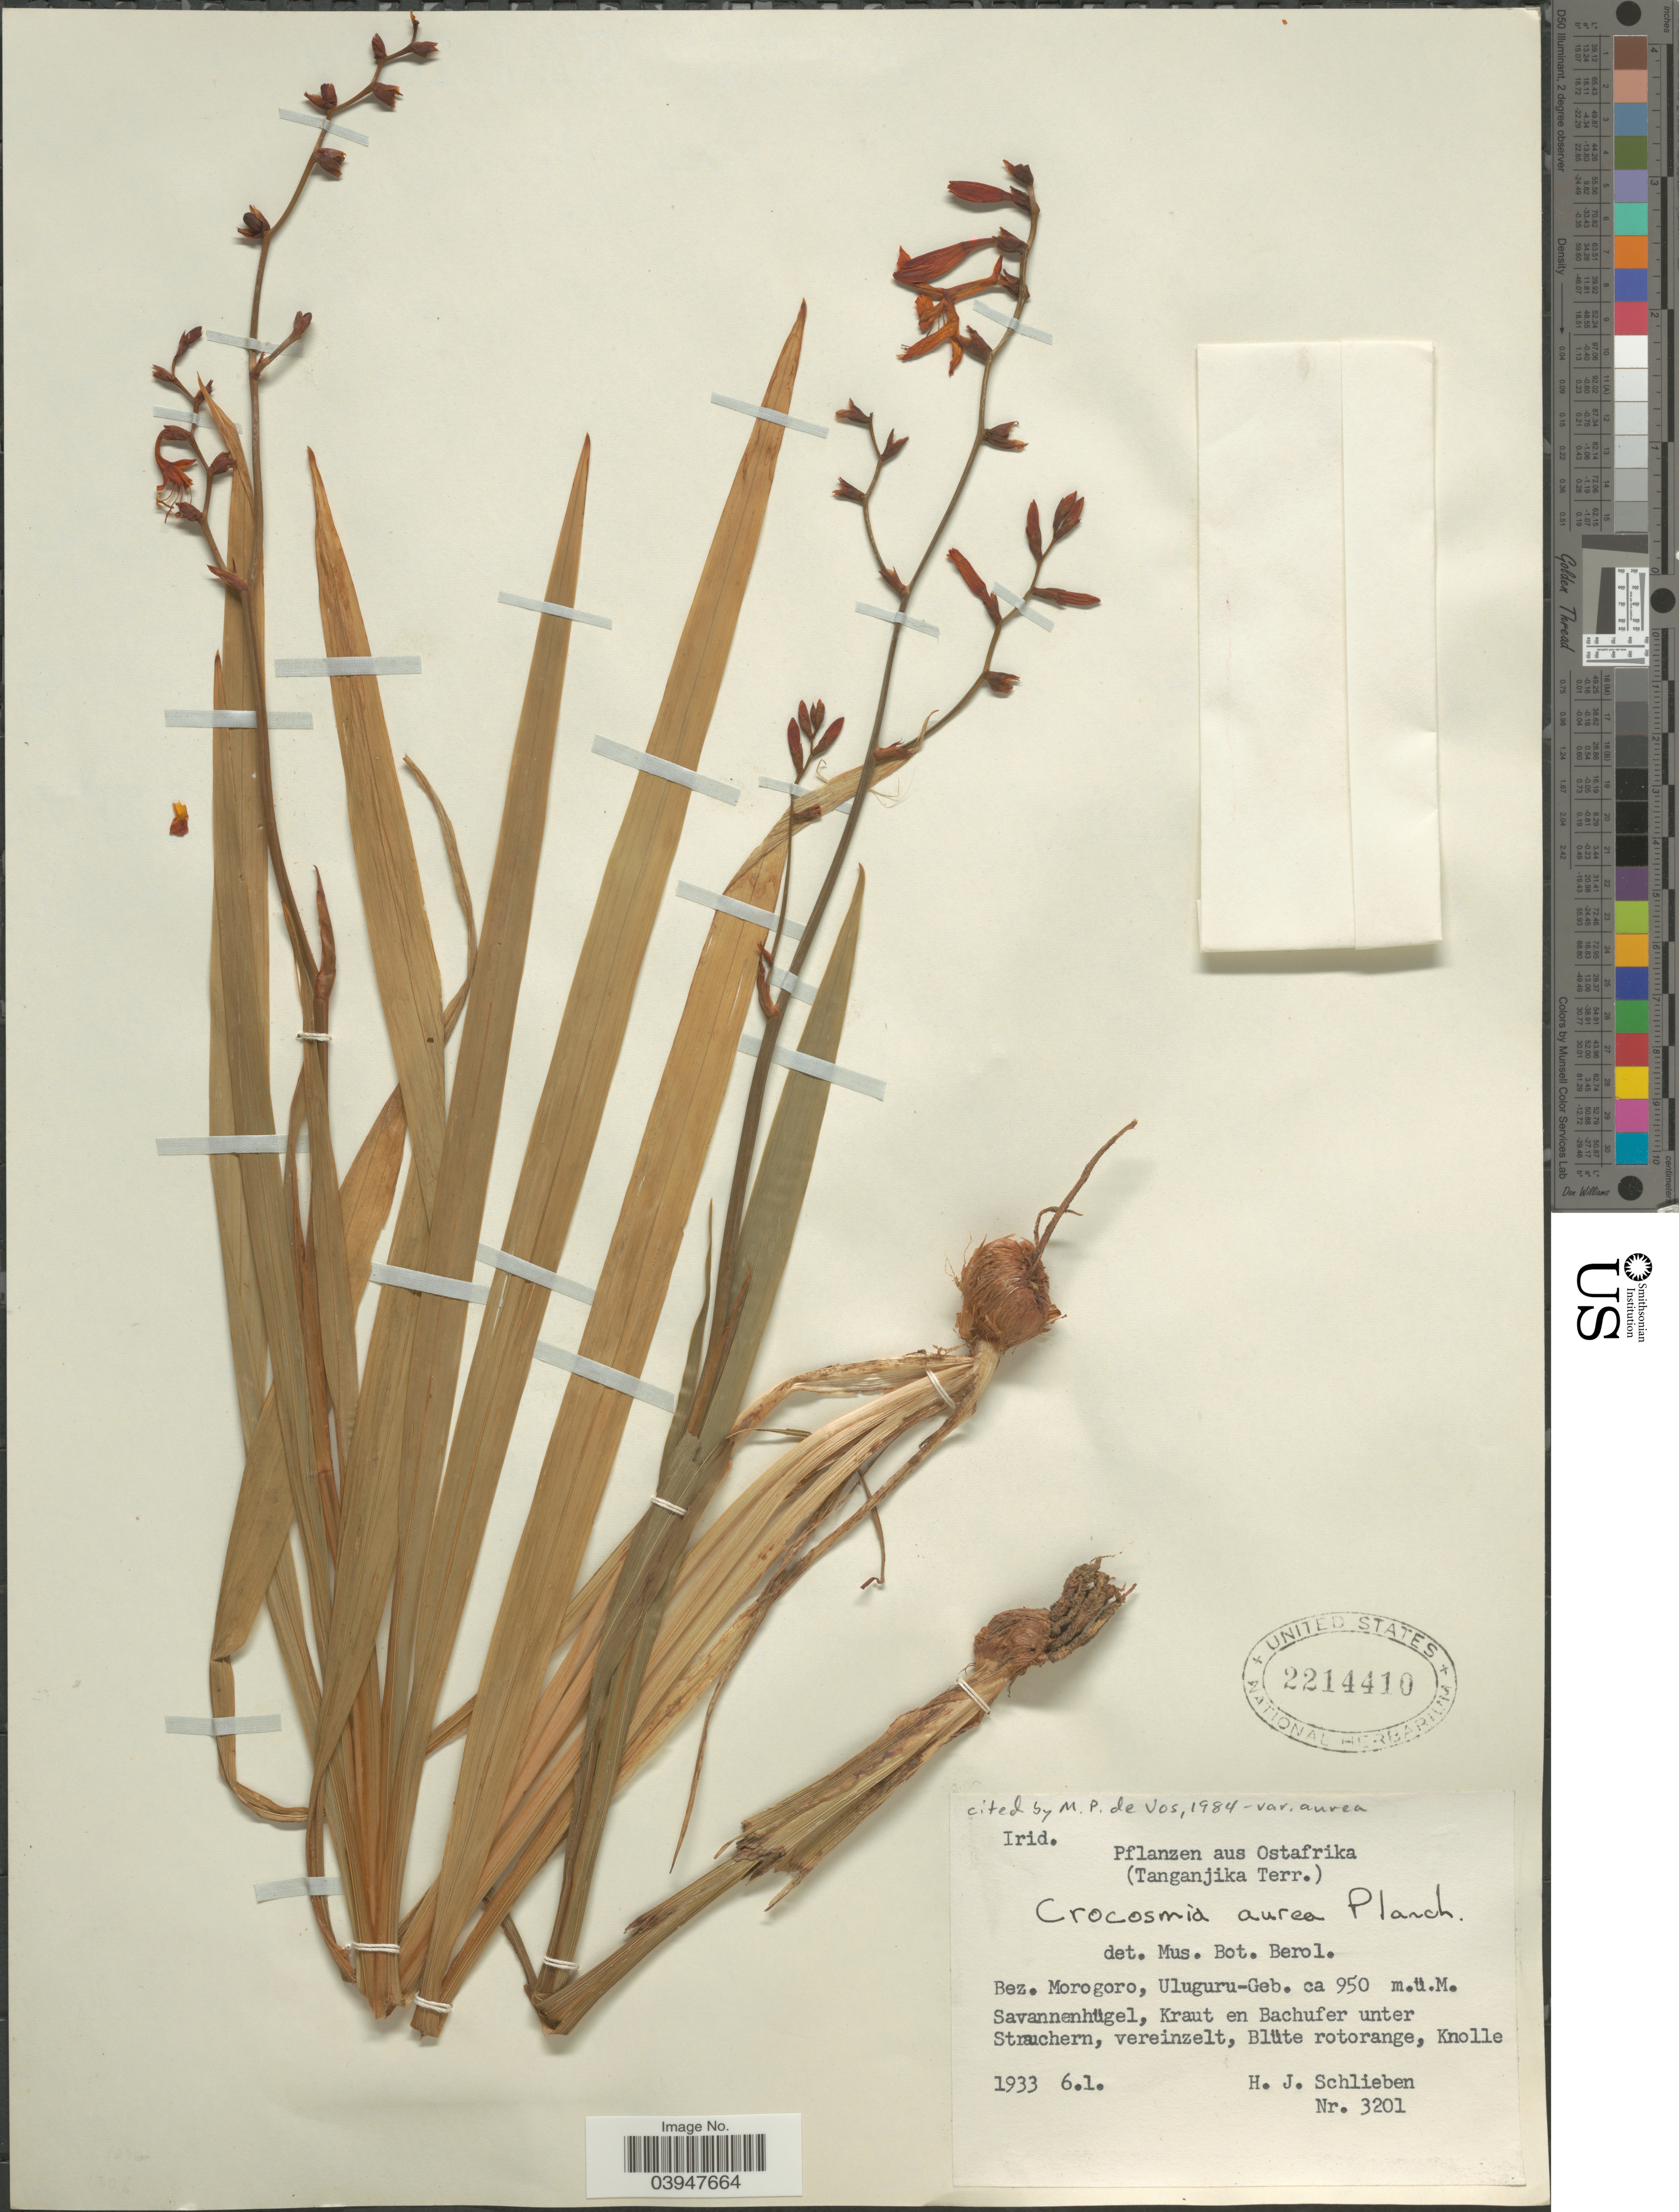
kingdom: Plantae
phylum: Tracheophyta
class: Liliopsida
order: Asparagales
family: Iridaceae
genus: Crocosmia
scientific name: Crocosmia aurea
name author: (Pappe ex Hook.) Planch.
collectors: H. J. Schlieben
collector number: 3201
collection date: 1933-06-01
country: Tanzania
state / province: Morogoro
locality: Ostafrica (Tanganjika Terr.). Bez. Morogoro, Uluguru-Geb. Savannenhügel.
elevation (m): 950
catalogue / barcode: US 2214410